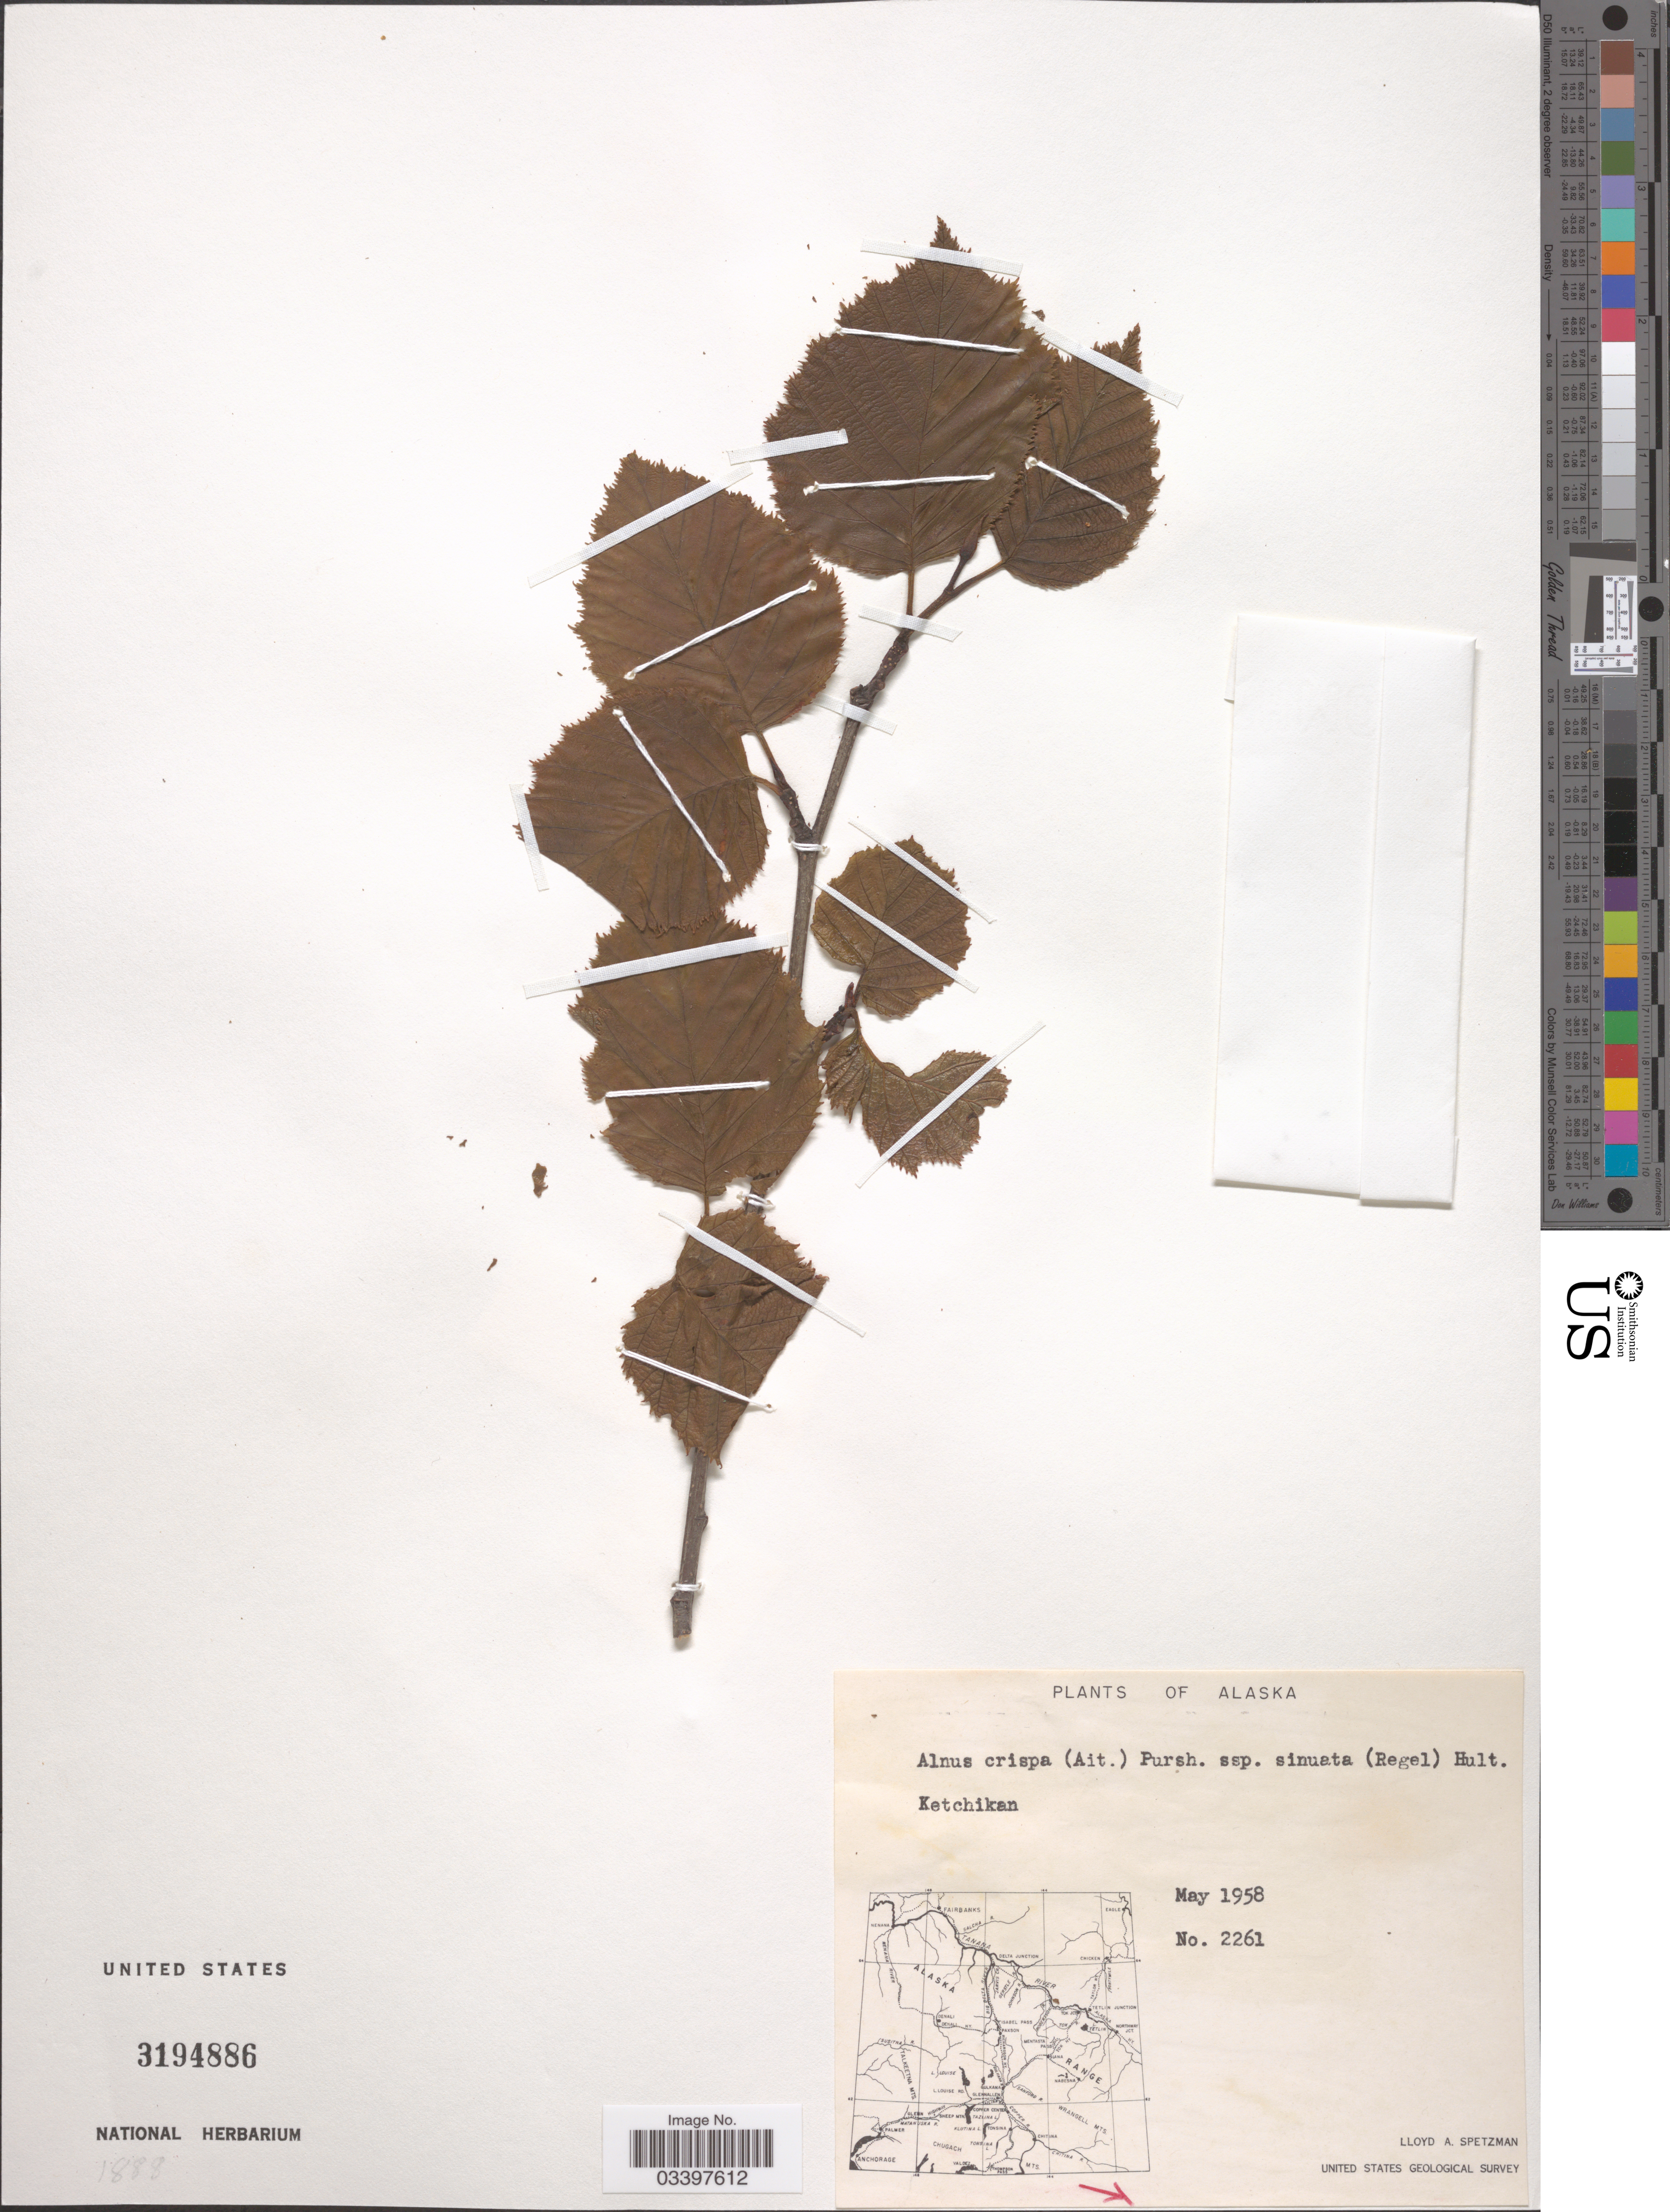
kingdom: Plantae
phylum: Tracheophyta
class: Magnoliopsida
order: Fagales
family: Betulaceae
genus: Alnus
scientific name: Alnus alnobetula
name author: (Ehrh.) K. Koch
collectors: L. Spetzman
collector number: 2261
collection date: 1958-05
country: United States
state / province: Alaska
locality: Ketchikan.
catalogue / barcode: US 3194886